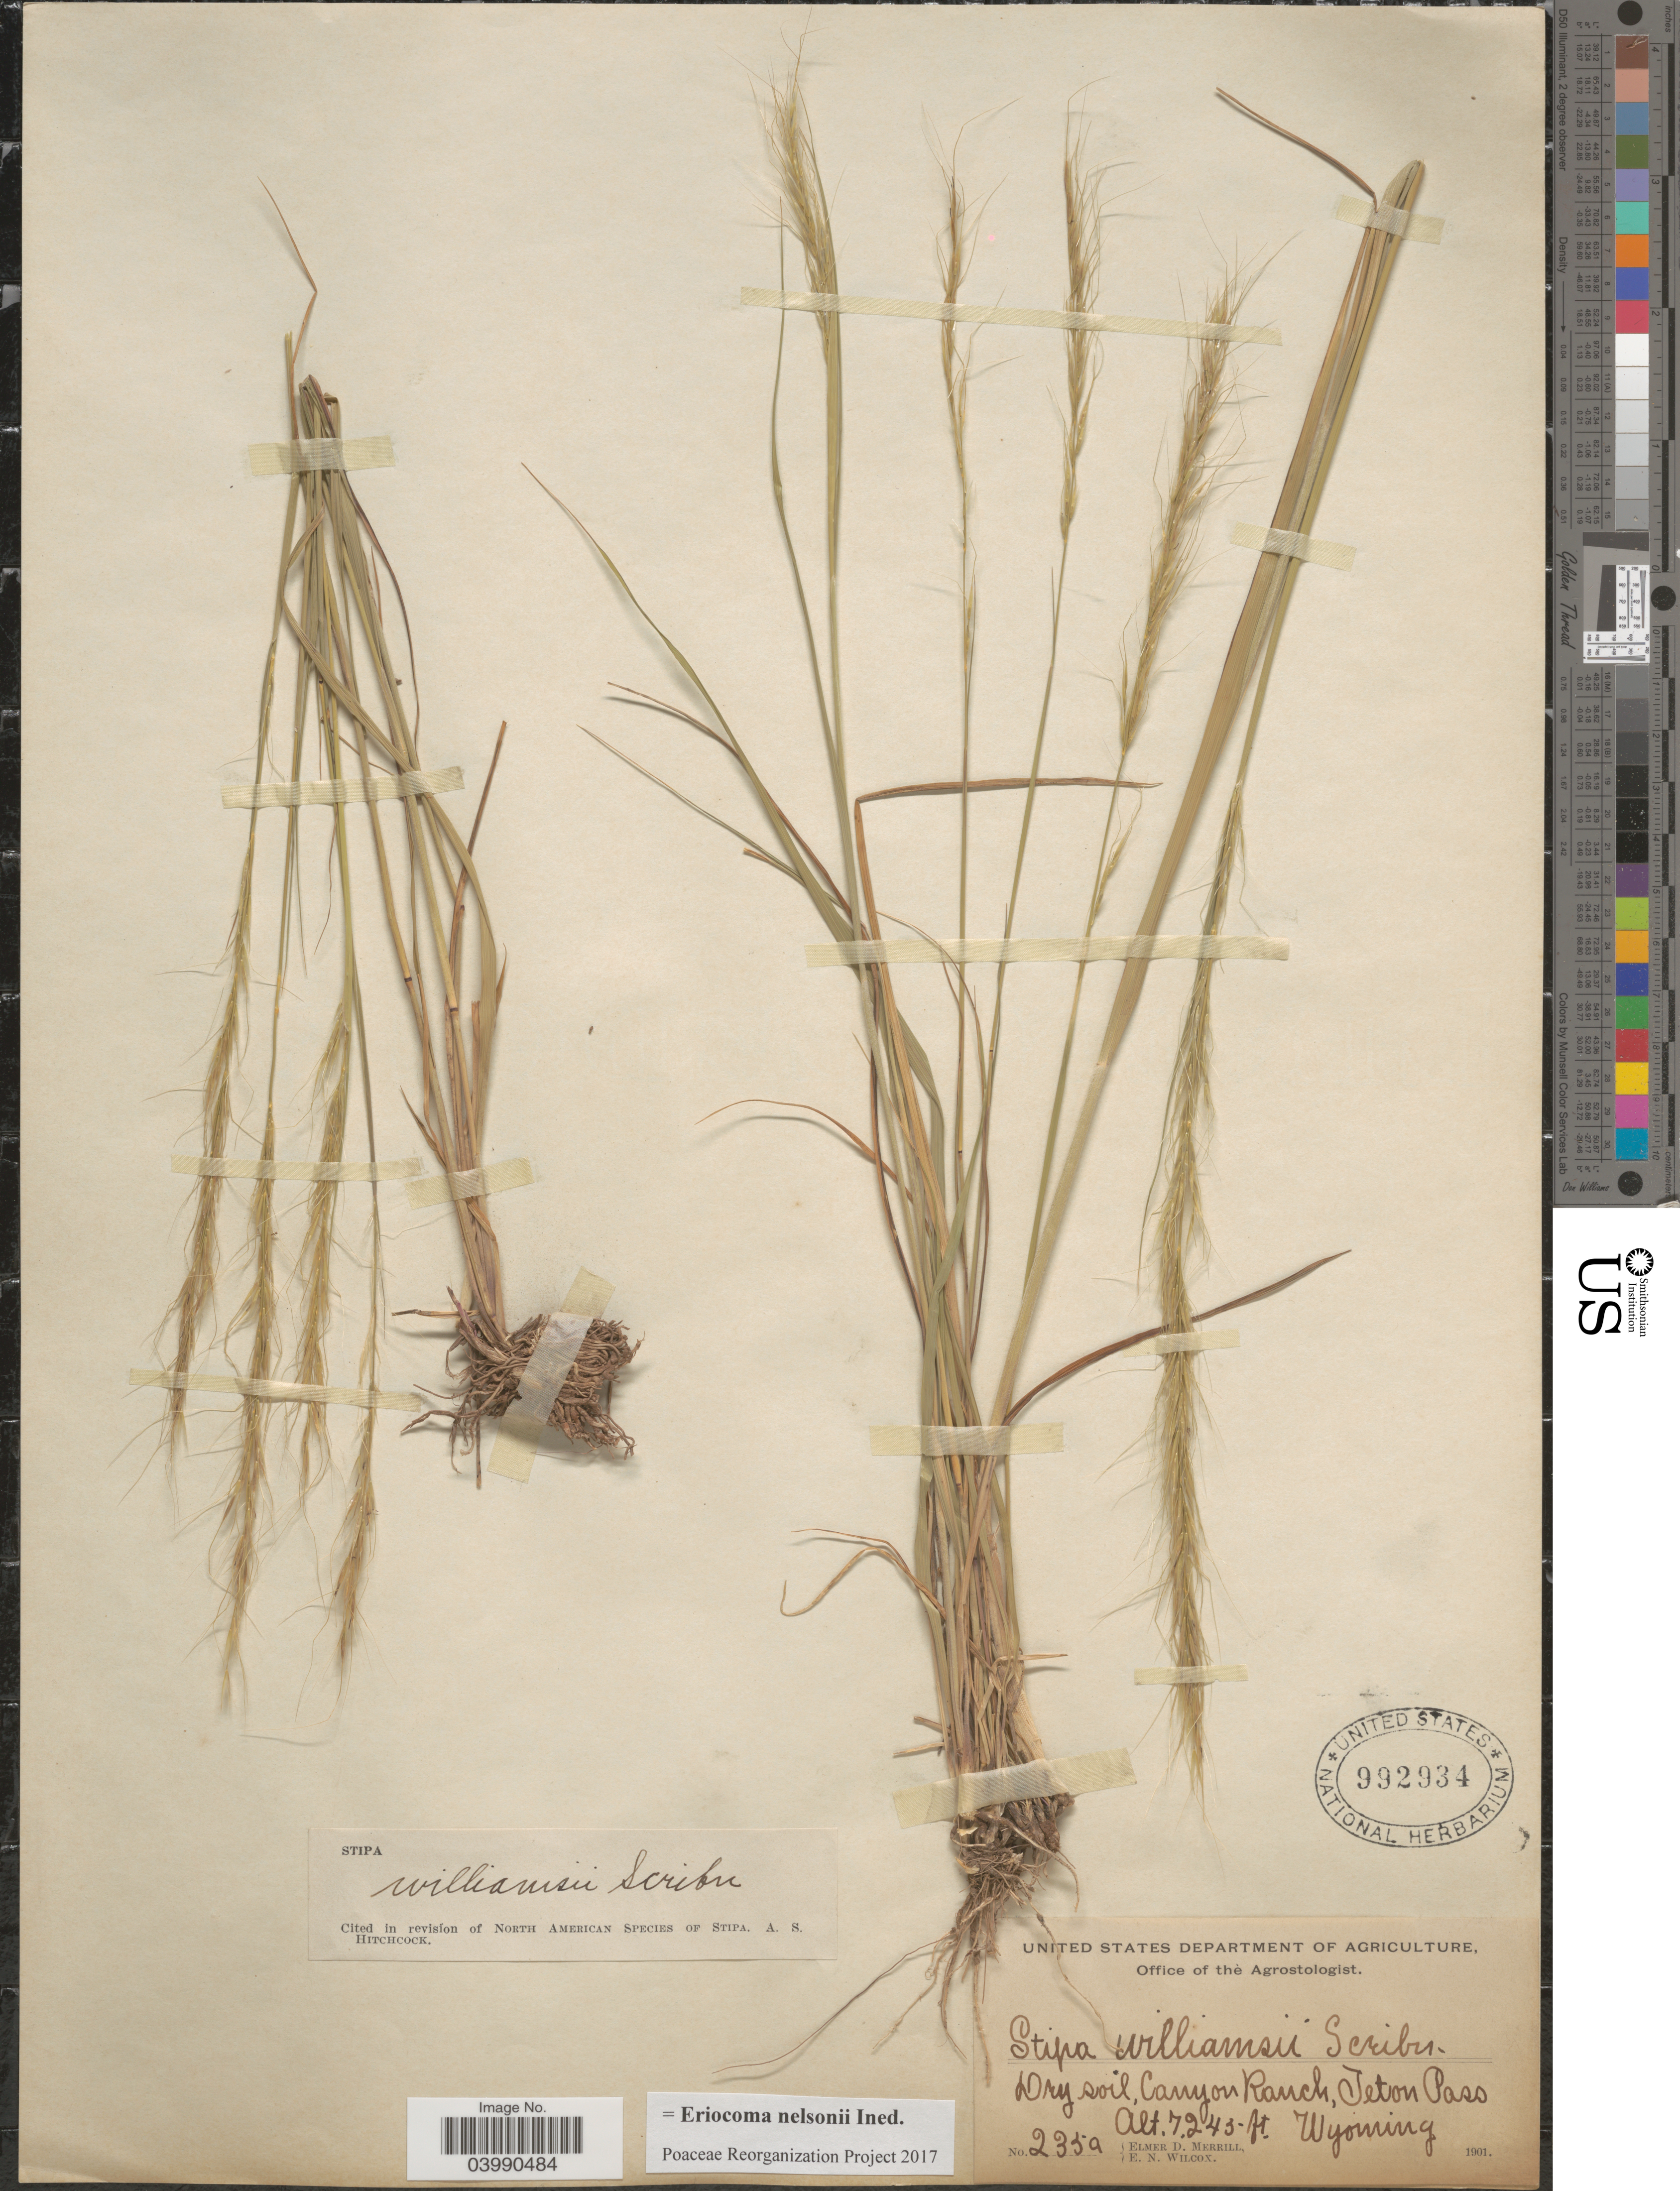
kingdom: Plantae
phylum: Tracheophyta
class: Liliopsida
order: Poales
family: Poaceae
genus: Eriocoma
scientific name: Eriocoma nelsonii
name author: (Scribn.) Romasch.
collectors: E. D. Merrill & E. Wilcox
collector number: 235a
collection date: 1901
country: United States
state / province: Wyoming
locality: Dry soil, Canyon Ranch, Jeton Pass.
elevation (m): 2208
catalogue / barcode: US 992934